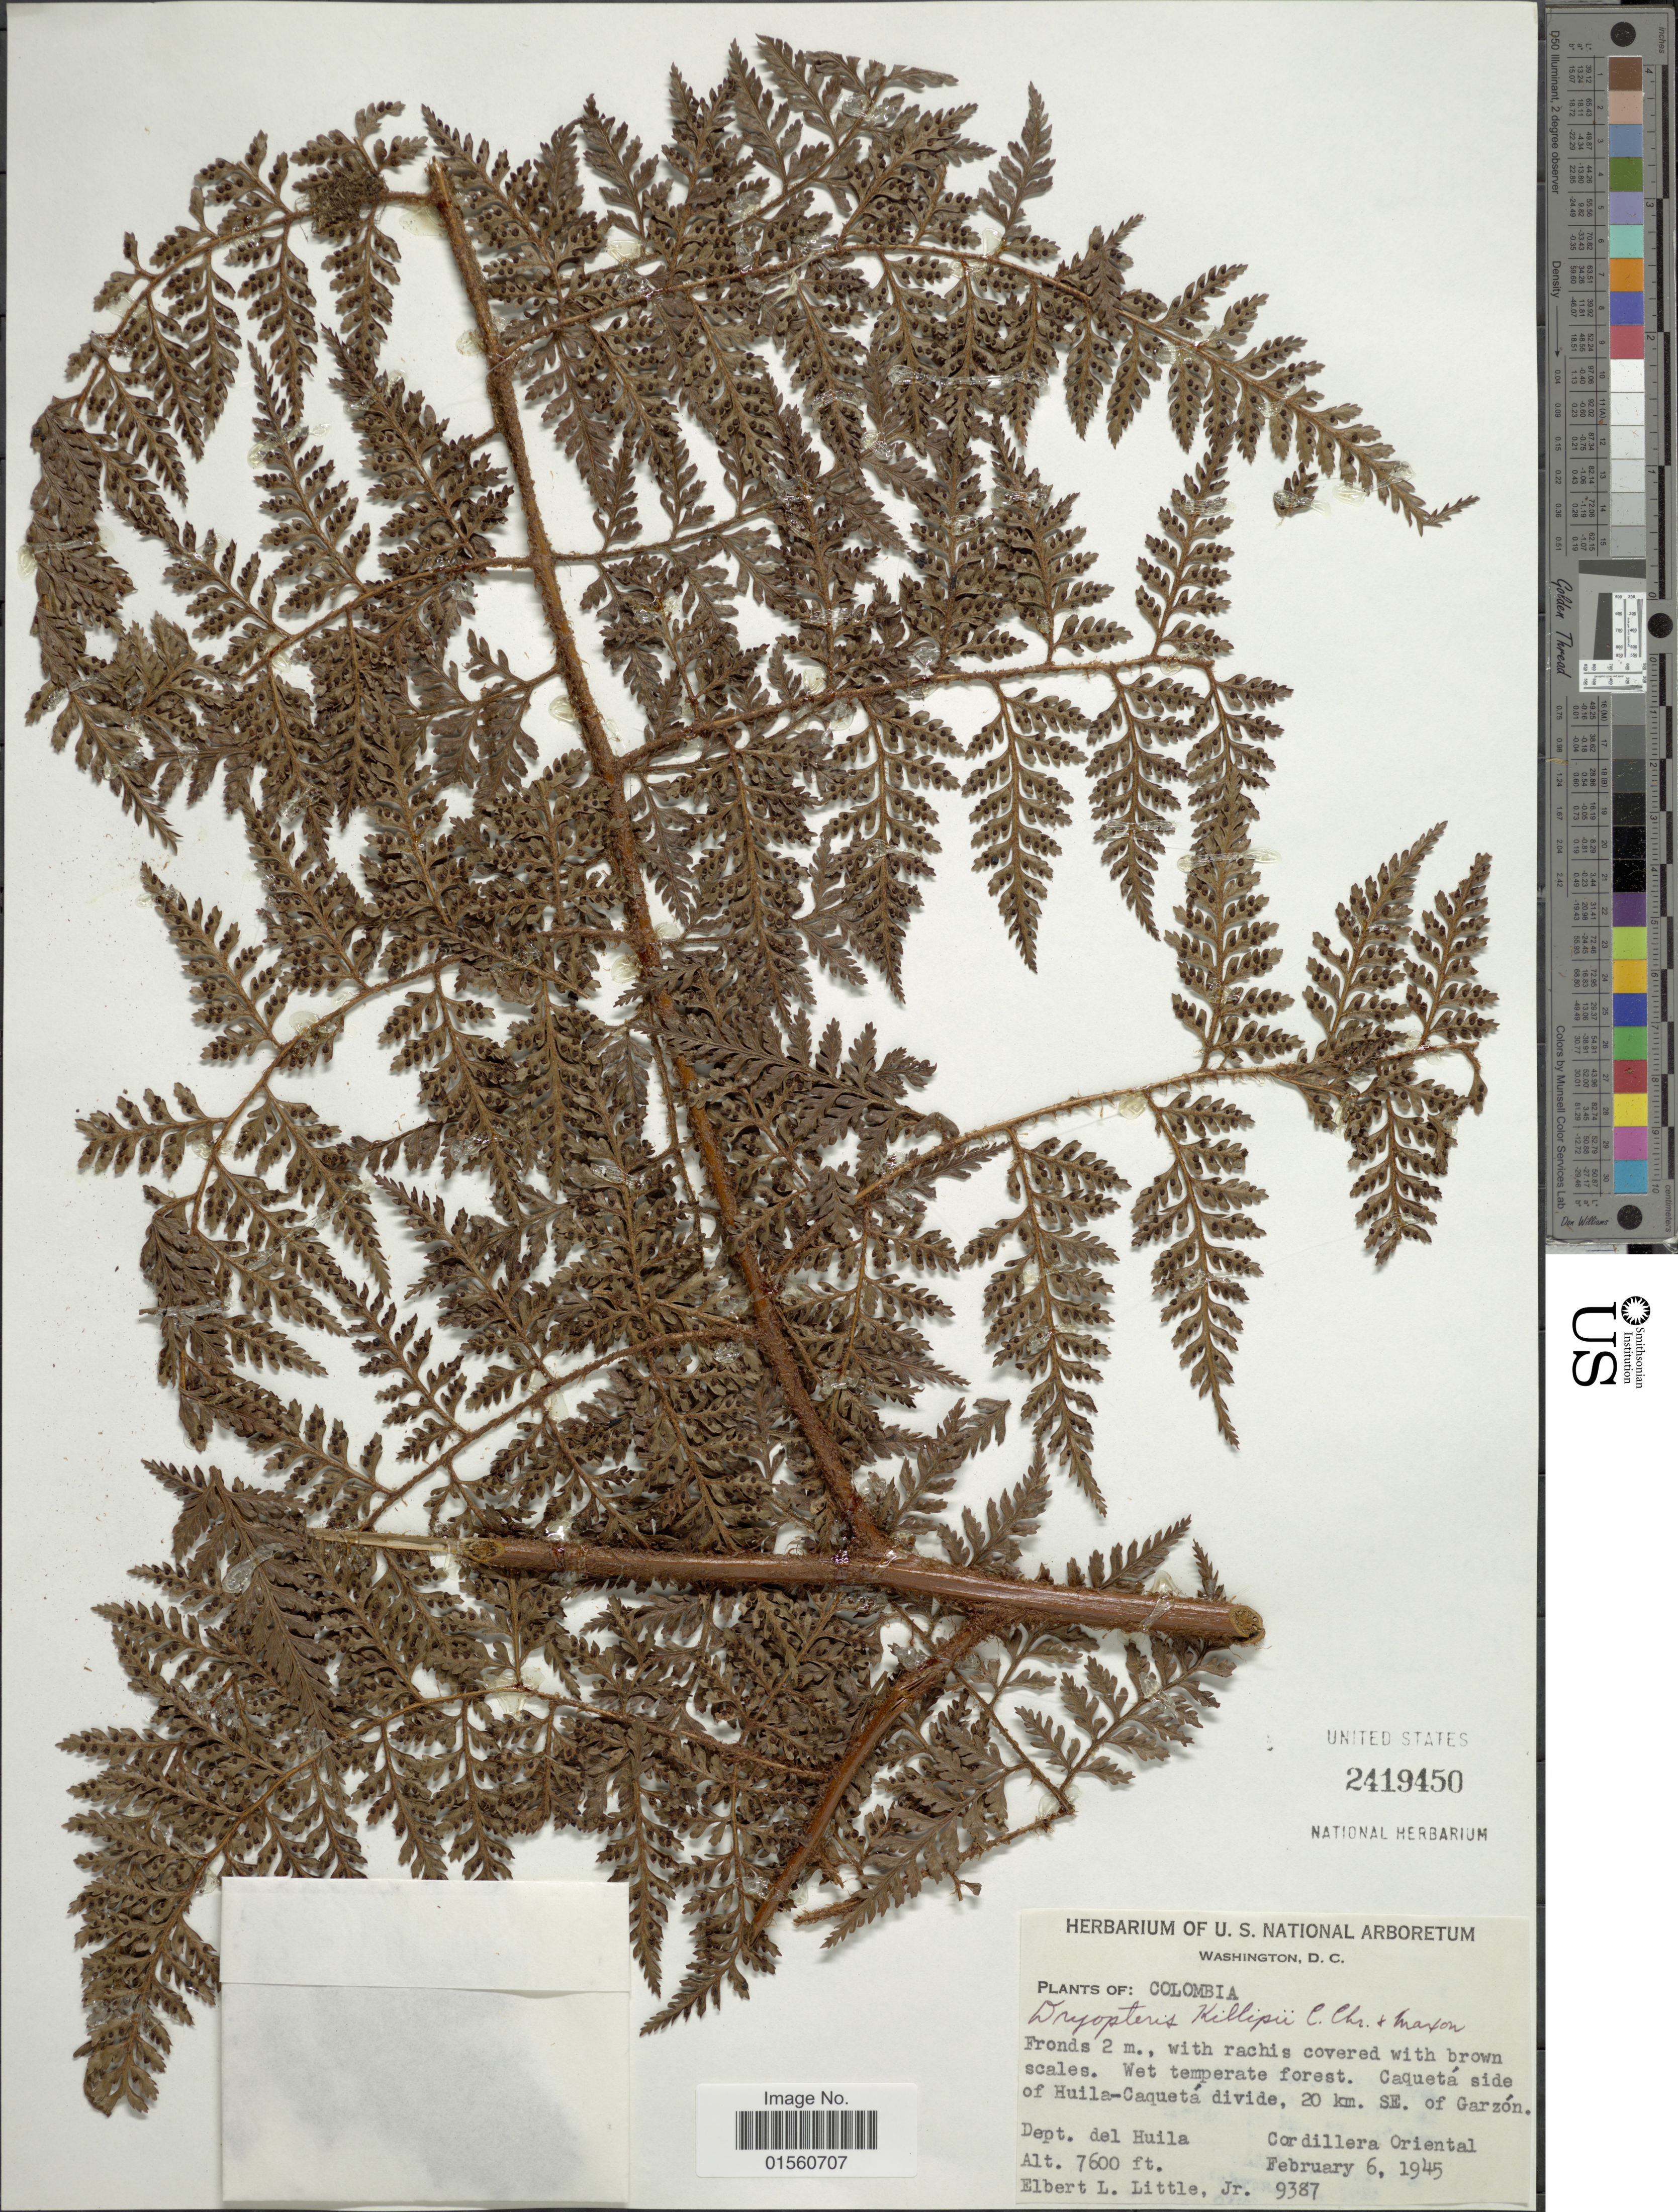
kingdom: Plantae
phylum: Tracheophyta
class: Polypodiopsida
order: Polypodiales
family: Dryopteridaceae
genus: Lastreopsis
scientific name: Lastreopsis killipii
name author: (C. Chr. & Maxon) Tindale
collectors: E. L. Little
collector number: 9387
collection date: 1945-02-06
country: Colombia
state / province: Huila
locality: Caqueta side of Huila-Caqueta divide, 20 km SE of Garzon, Dept. Huila, Cordillera Oriental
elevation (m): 2316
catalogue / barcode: US 2419450